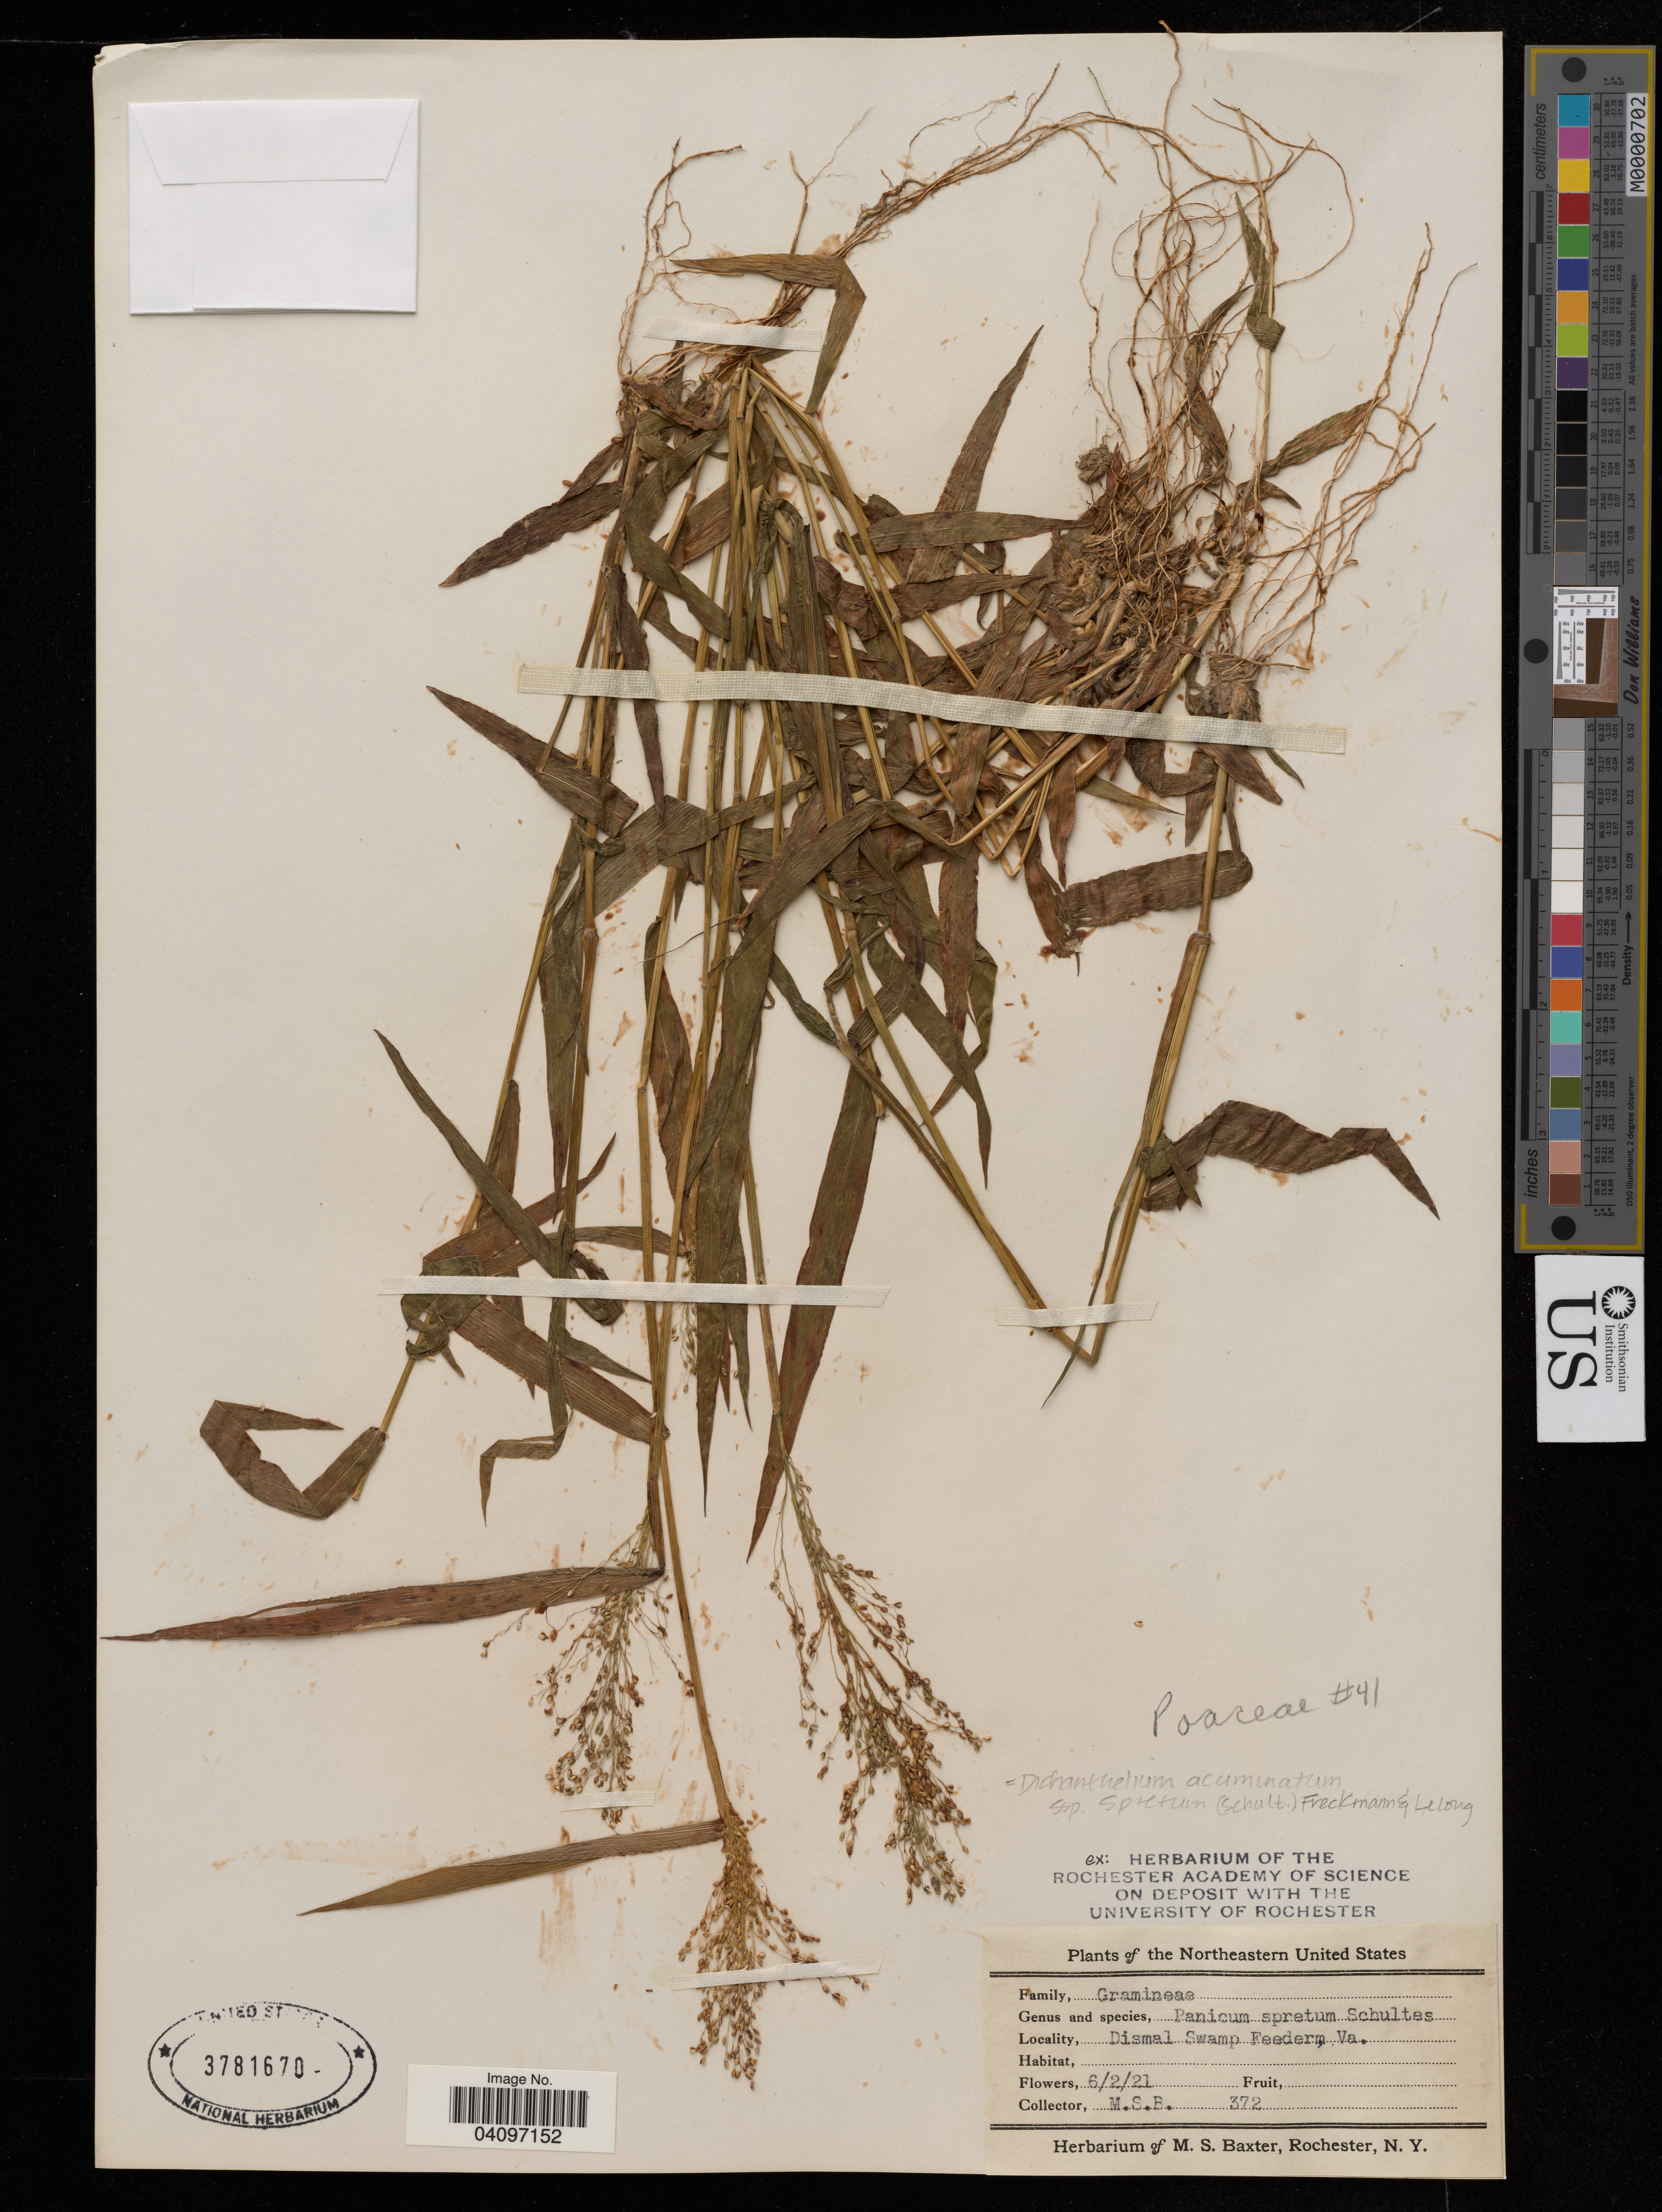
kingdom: Plantae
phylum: Tracheophyta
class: Liliopsida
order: Poales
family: Poaceae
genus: Panicum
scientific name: Panicum spretum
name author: Schult. in Roem. & Schult.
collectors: M. S. B.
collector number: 372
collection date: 1921-02-06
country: United States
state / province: Virginia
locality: Northeastern United States. Dismal Swamp Feeder, Va.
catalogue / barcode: US 3781670